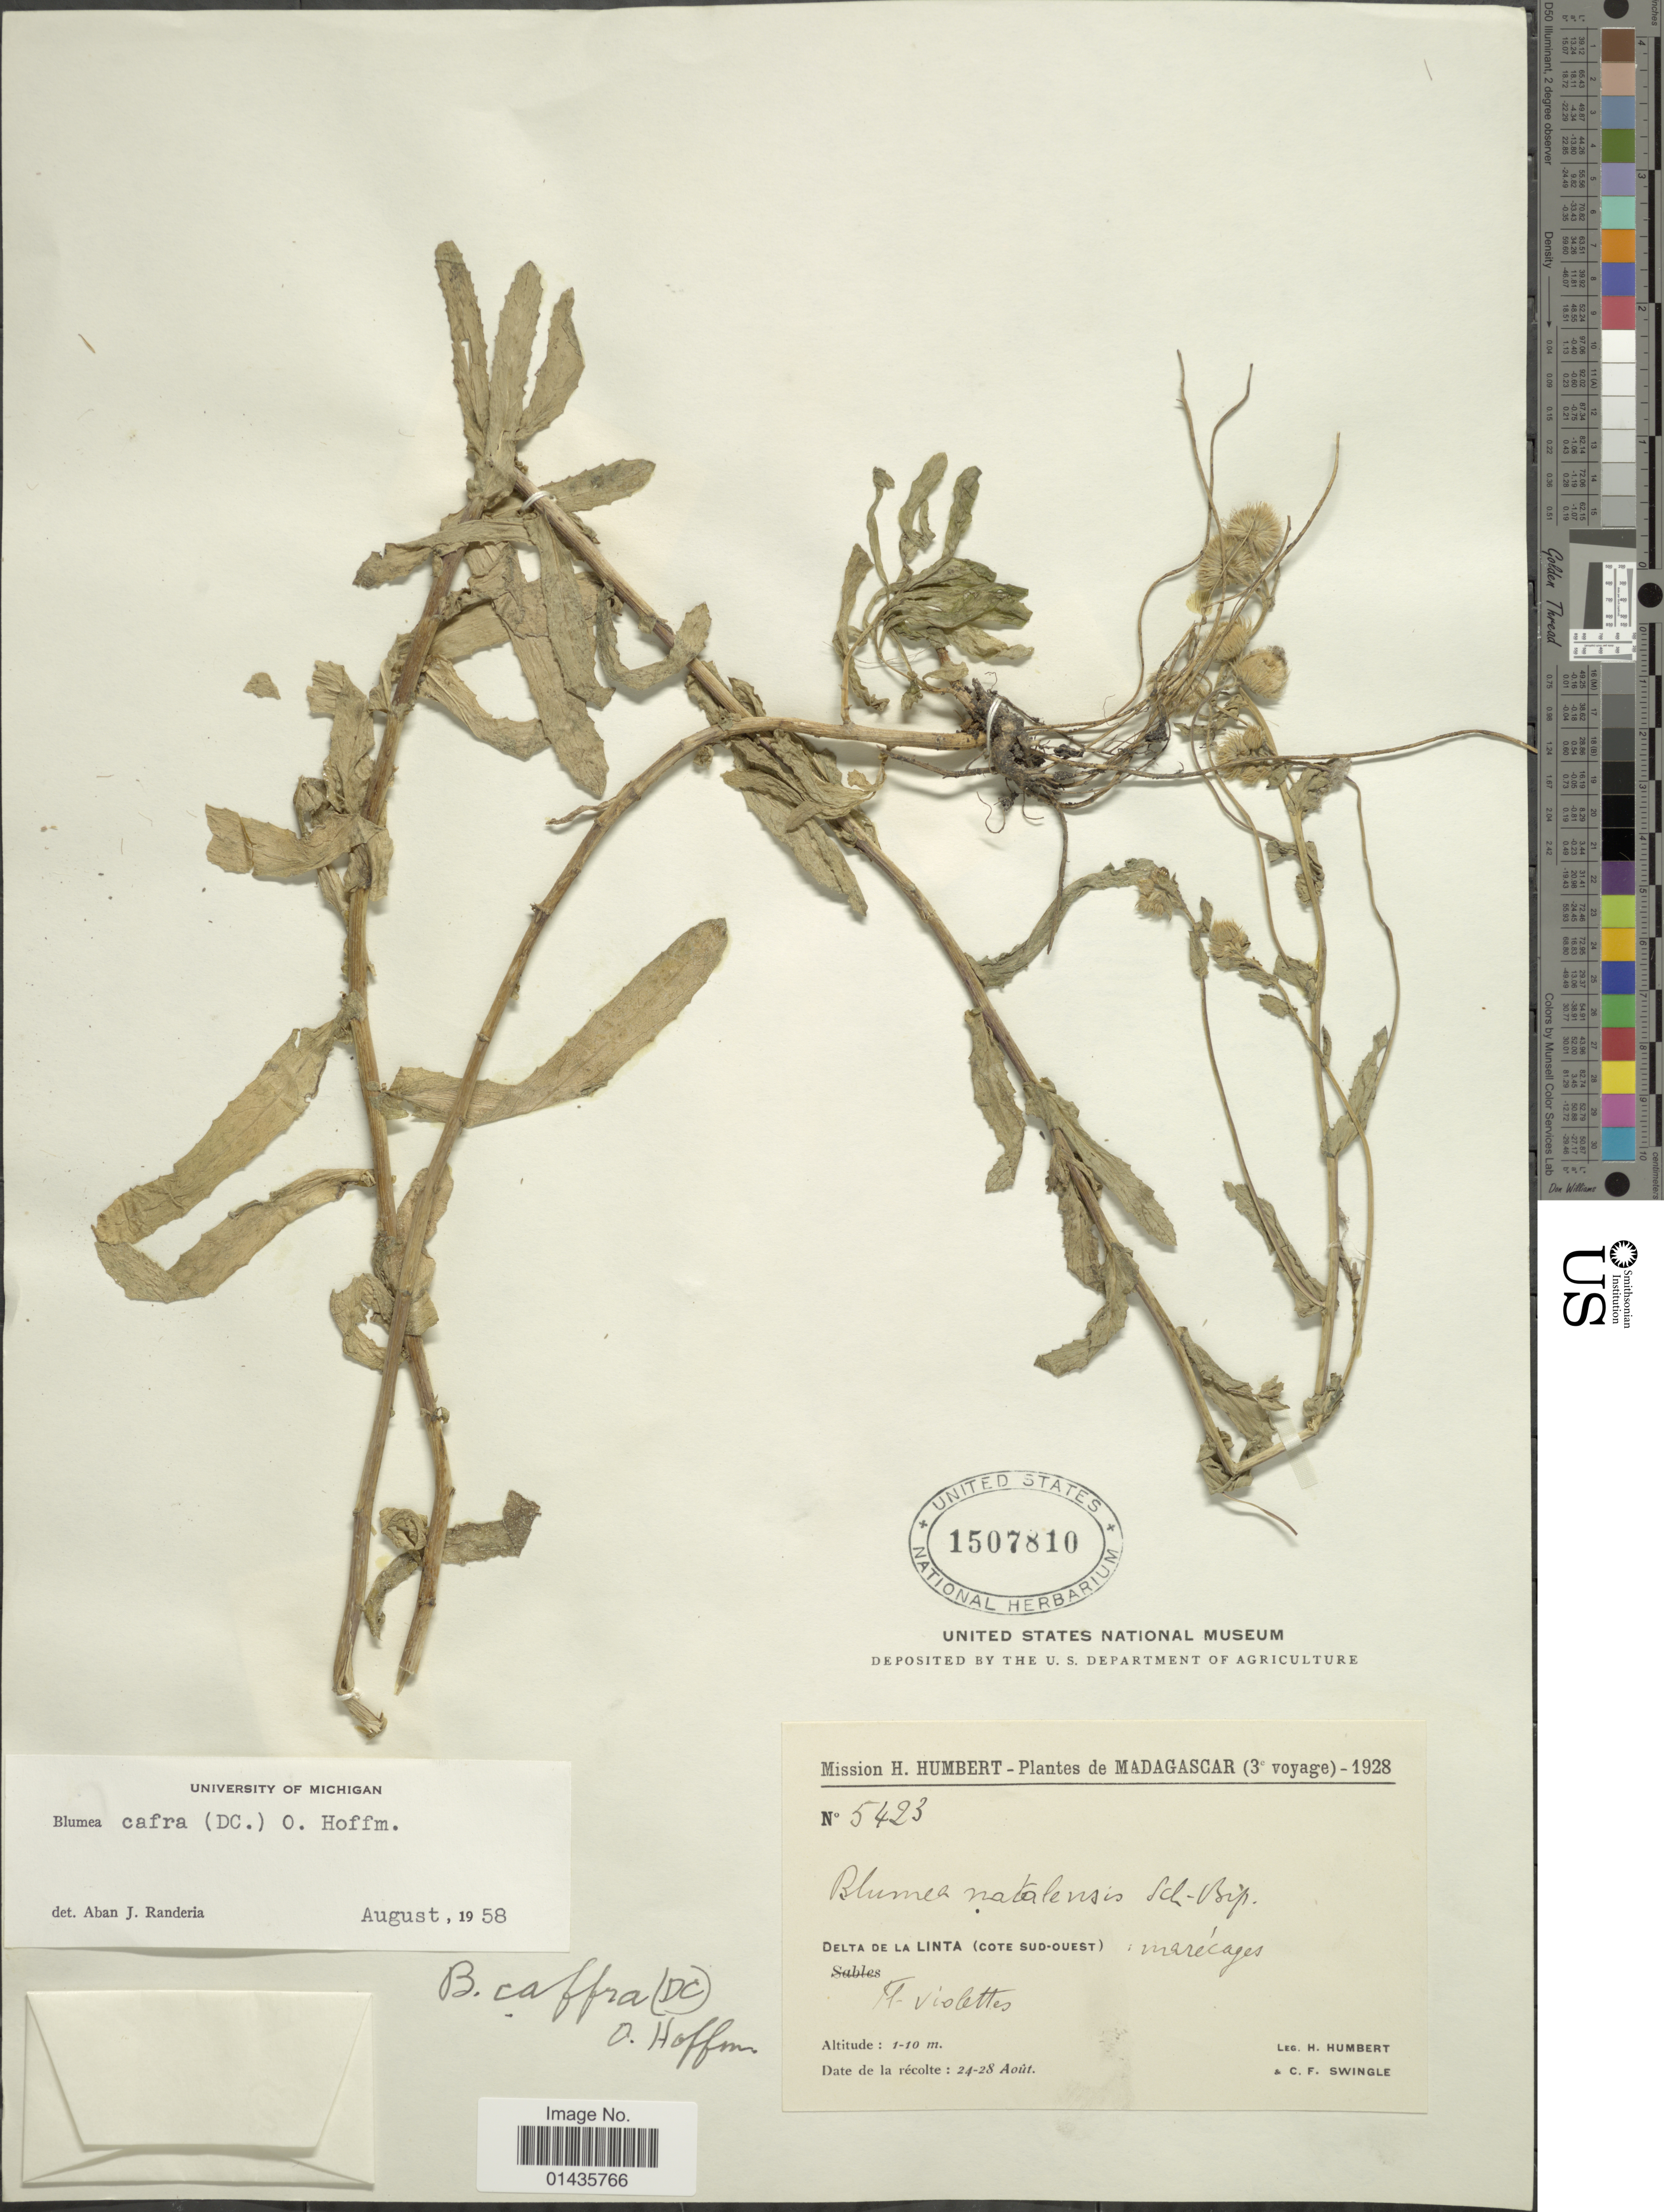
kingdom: Plantae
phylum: Tracheophyta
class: Magnoliopsida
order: Asterales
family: Asteraceae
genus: Doellia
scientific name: Doellia cafra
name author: (DC.) Anderb.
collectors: H. Humbert & C. Swingle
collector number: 5423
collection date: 1928-08-24/1928-08-28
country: Madagascar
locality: Delta de La Linta (Cote Sud-Ouest), Marecages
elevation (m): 1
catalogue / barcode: US 1507810